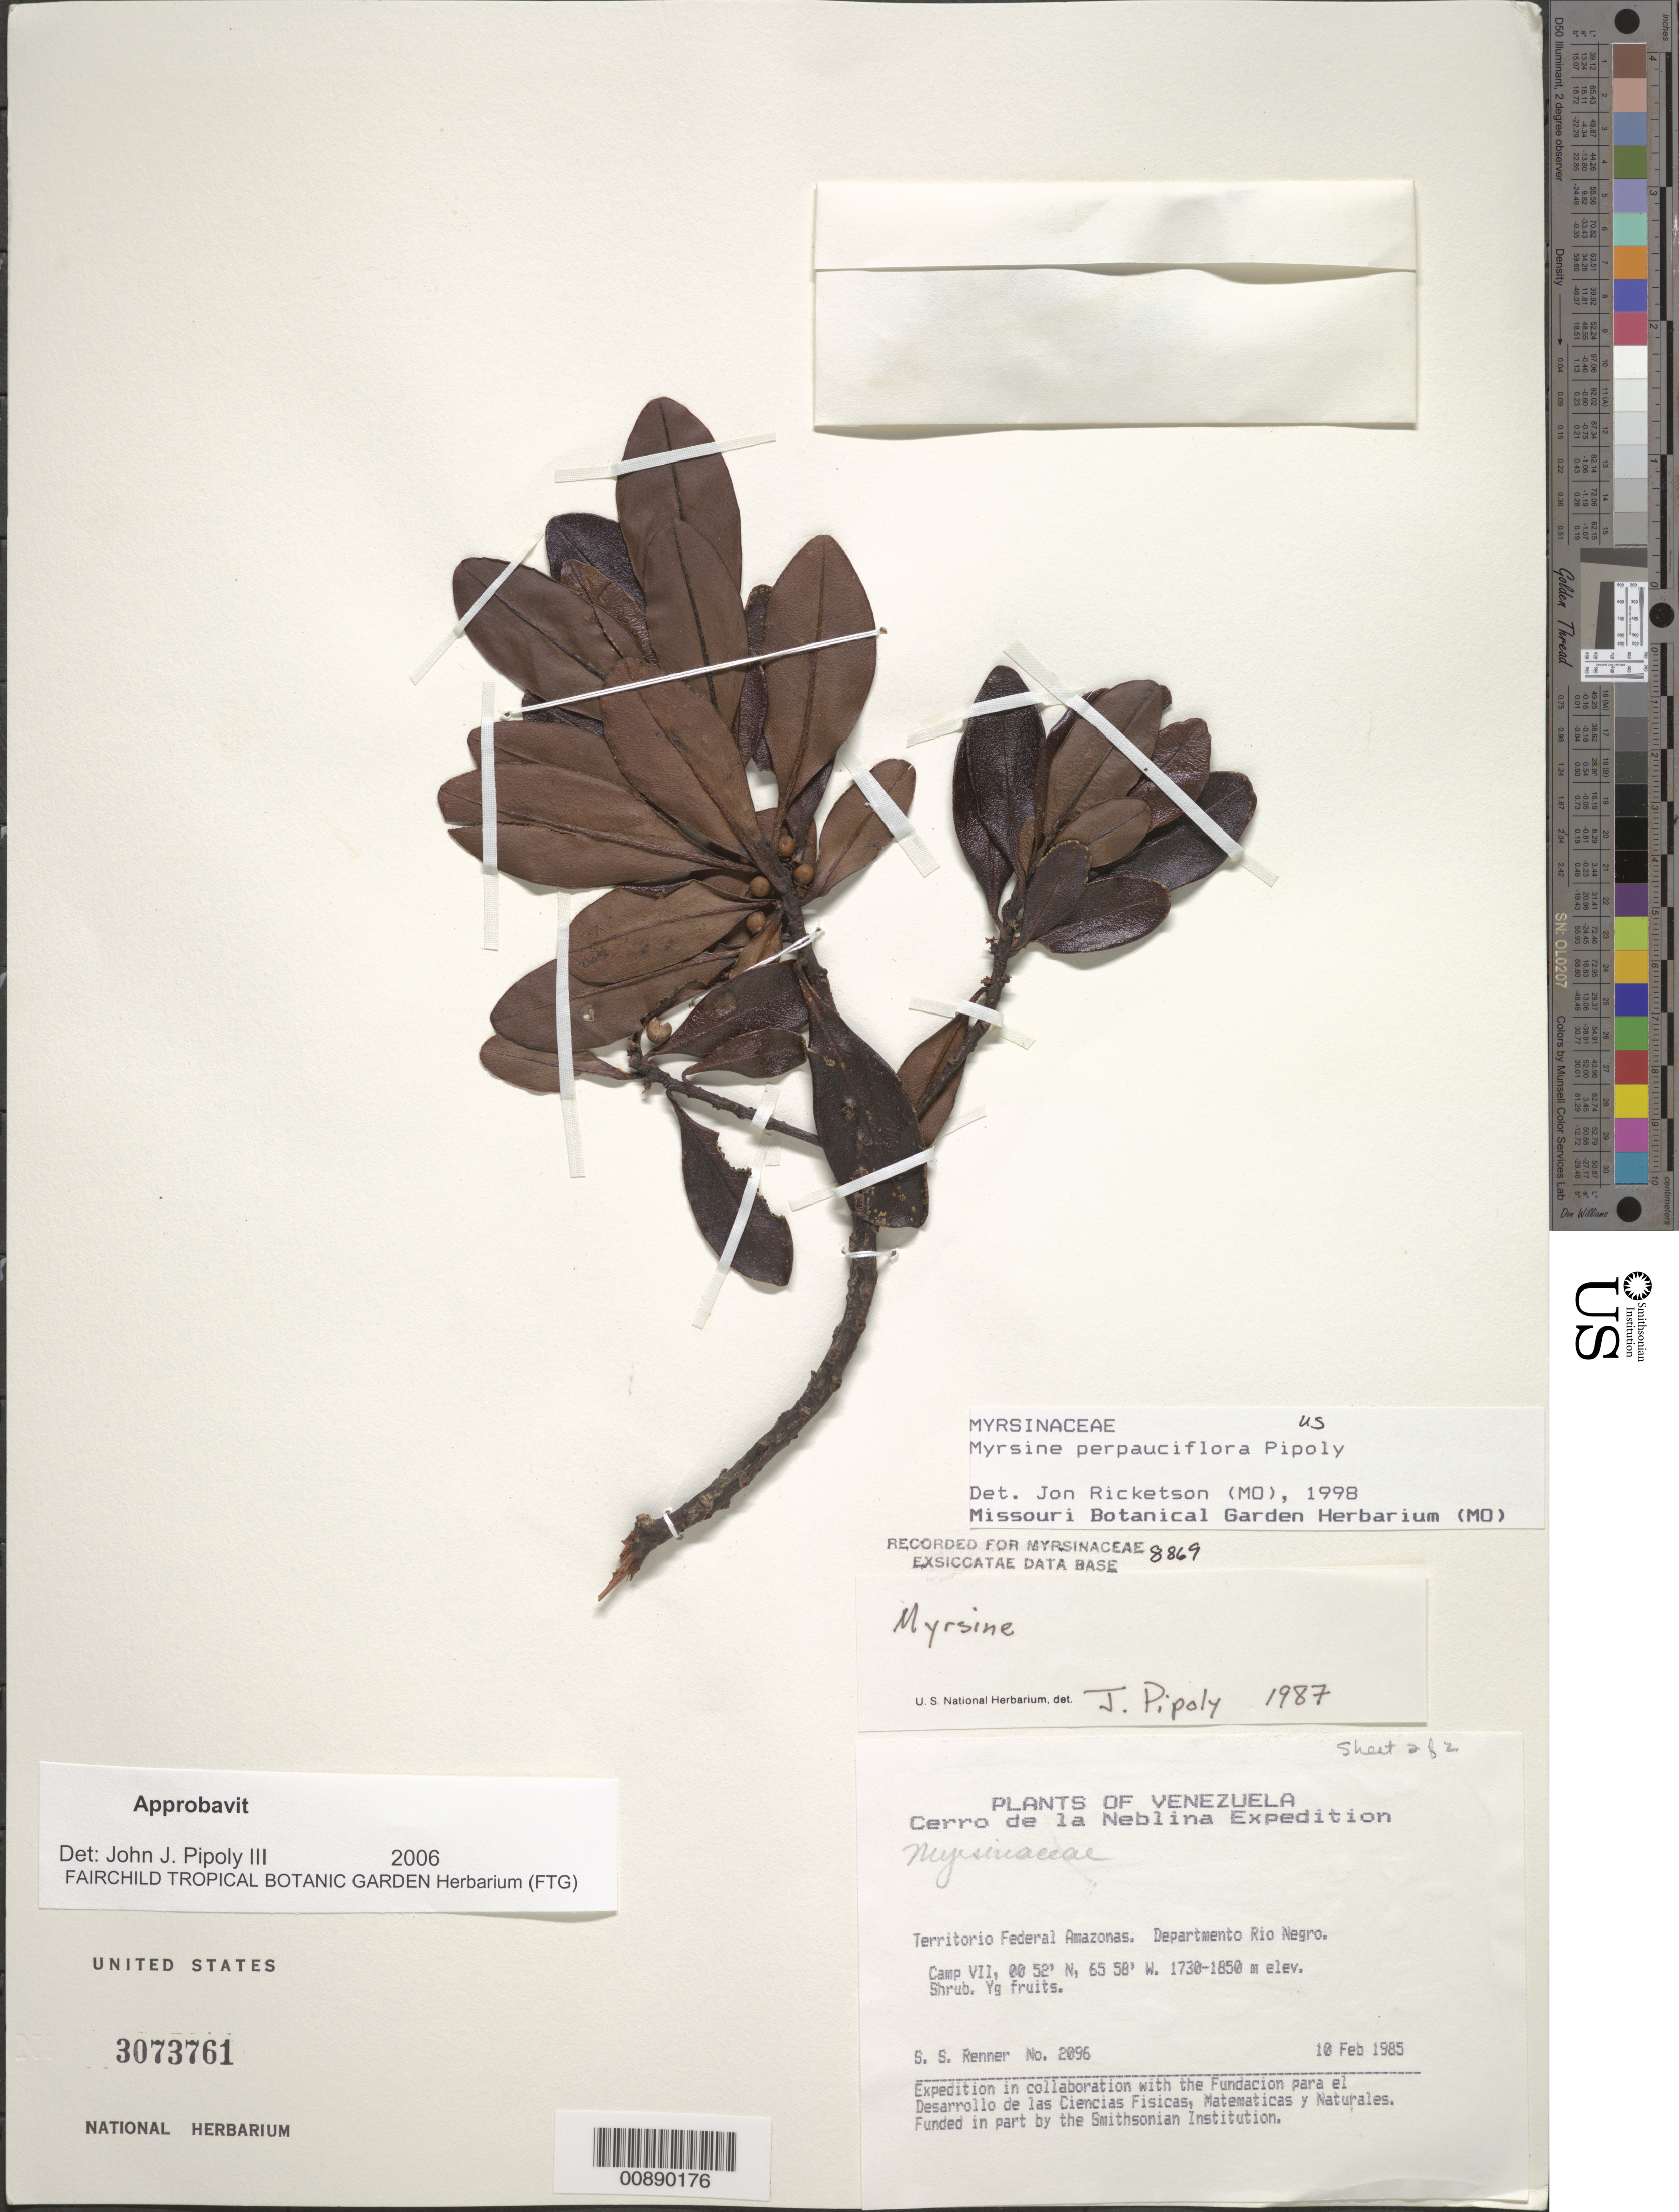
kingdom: Plantae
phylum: Tracheophyta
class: Magnoliopsida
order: Ericales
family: Primulaceae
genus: Myrsine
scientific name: Myrsine perpauciflora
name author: Pipoly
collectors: S. S. Renner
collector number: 2096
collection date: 1985-02-10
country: Venezuela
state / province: Amazonas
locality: Cerro de la Neblina. Territorio Federal Amazonas. Departmento Rio Negro. Camp VII.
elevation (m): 1730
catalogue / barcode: US 3073761